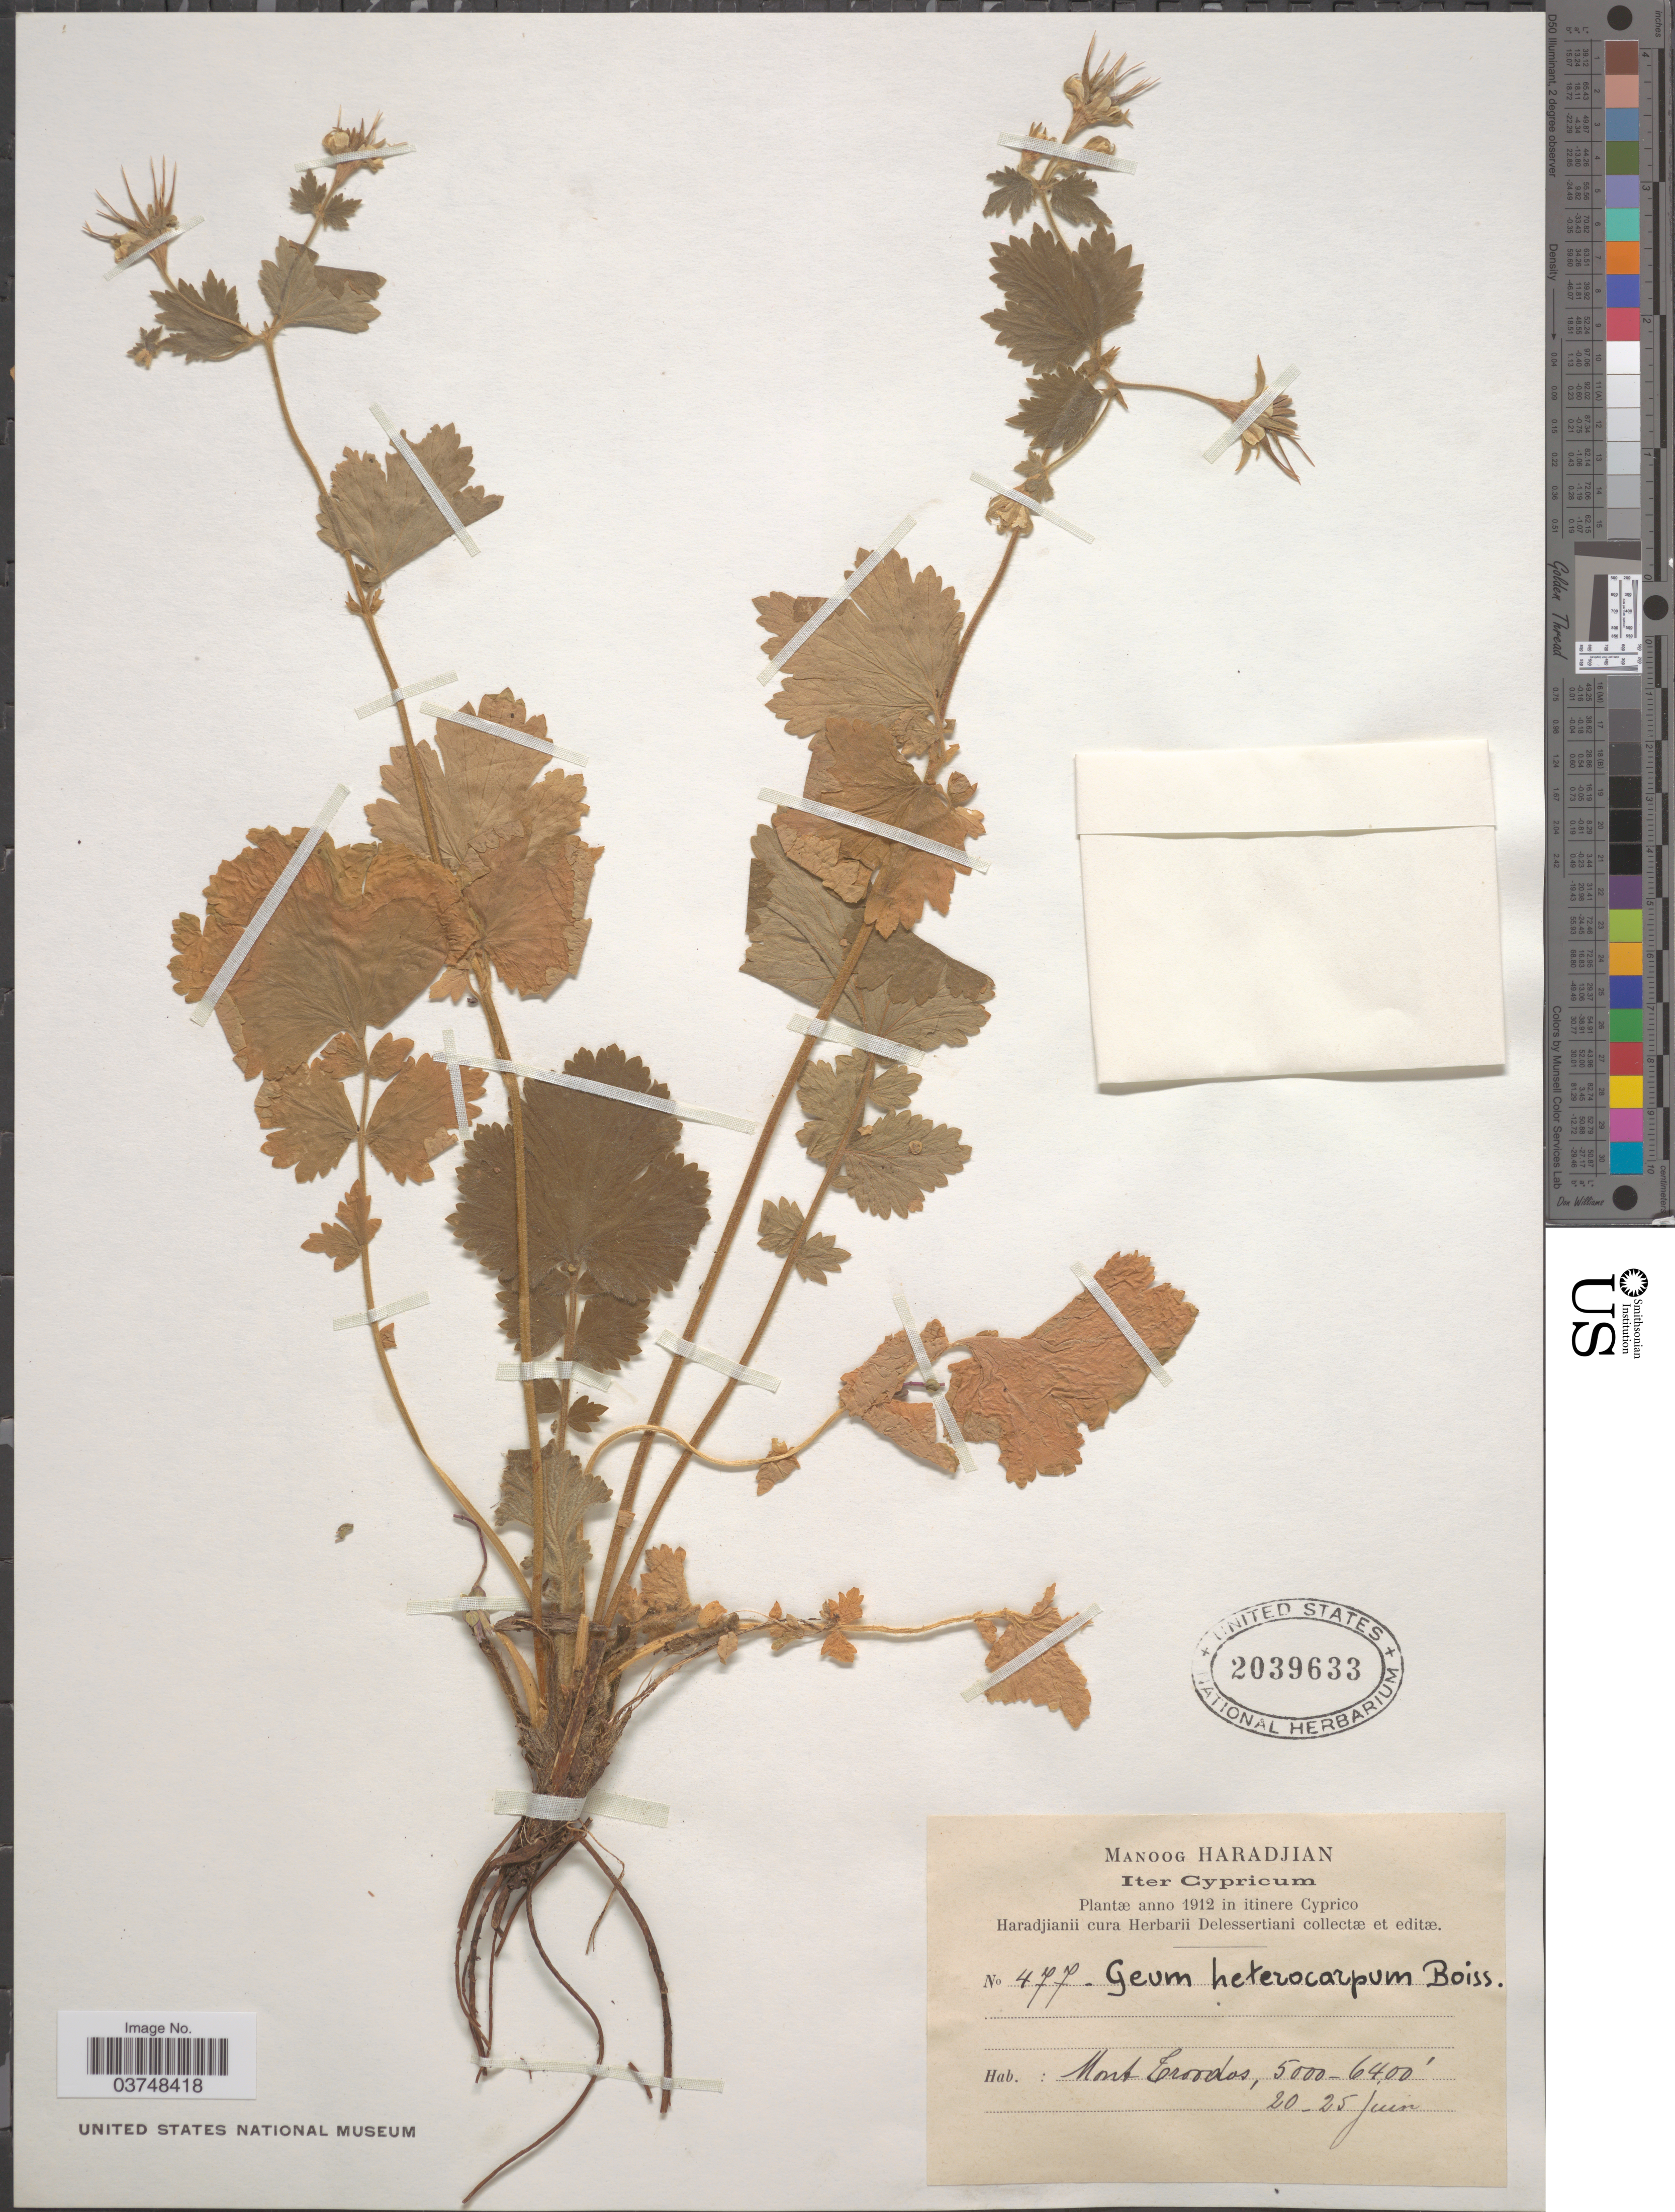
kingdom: Plantae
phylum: Tracheophyta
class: Magnoliopsida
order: Rosales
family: Rosaceae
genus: Geum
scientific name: Geum heterocarpum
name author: Boiss.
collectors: M. Haradjian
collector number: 477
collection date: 1912-06-20/1912-06-25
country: Cyprus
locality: Iter Cypricum. Mont Troodos.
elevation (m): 1524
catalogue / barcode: US 2039633